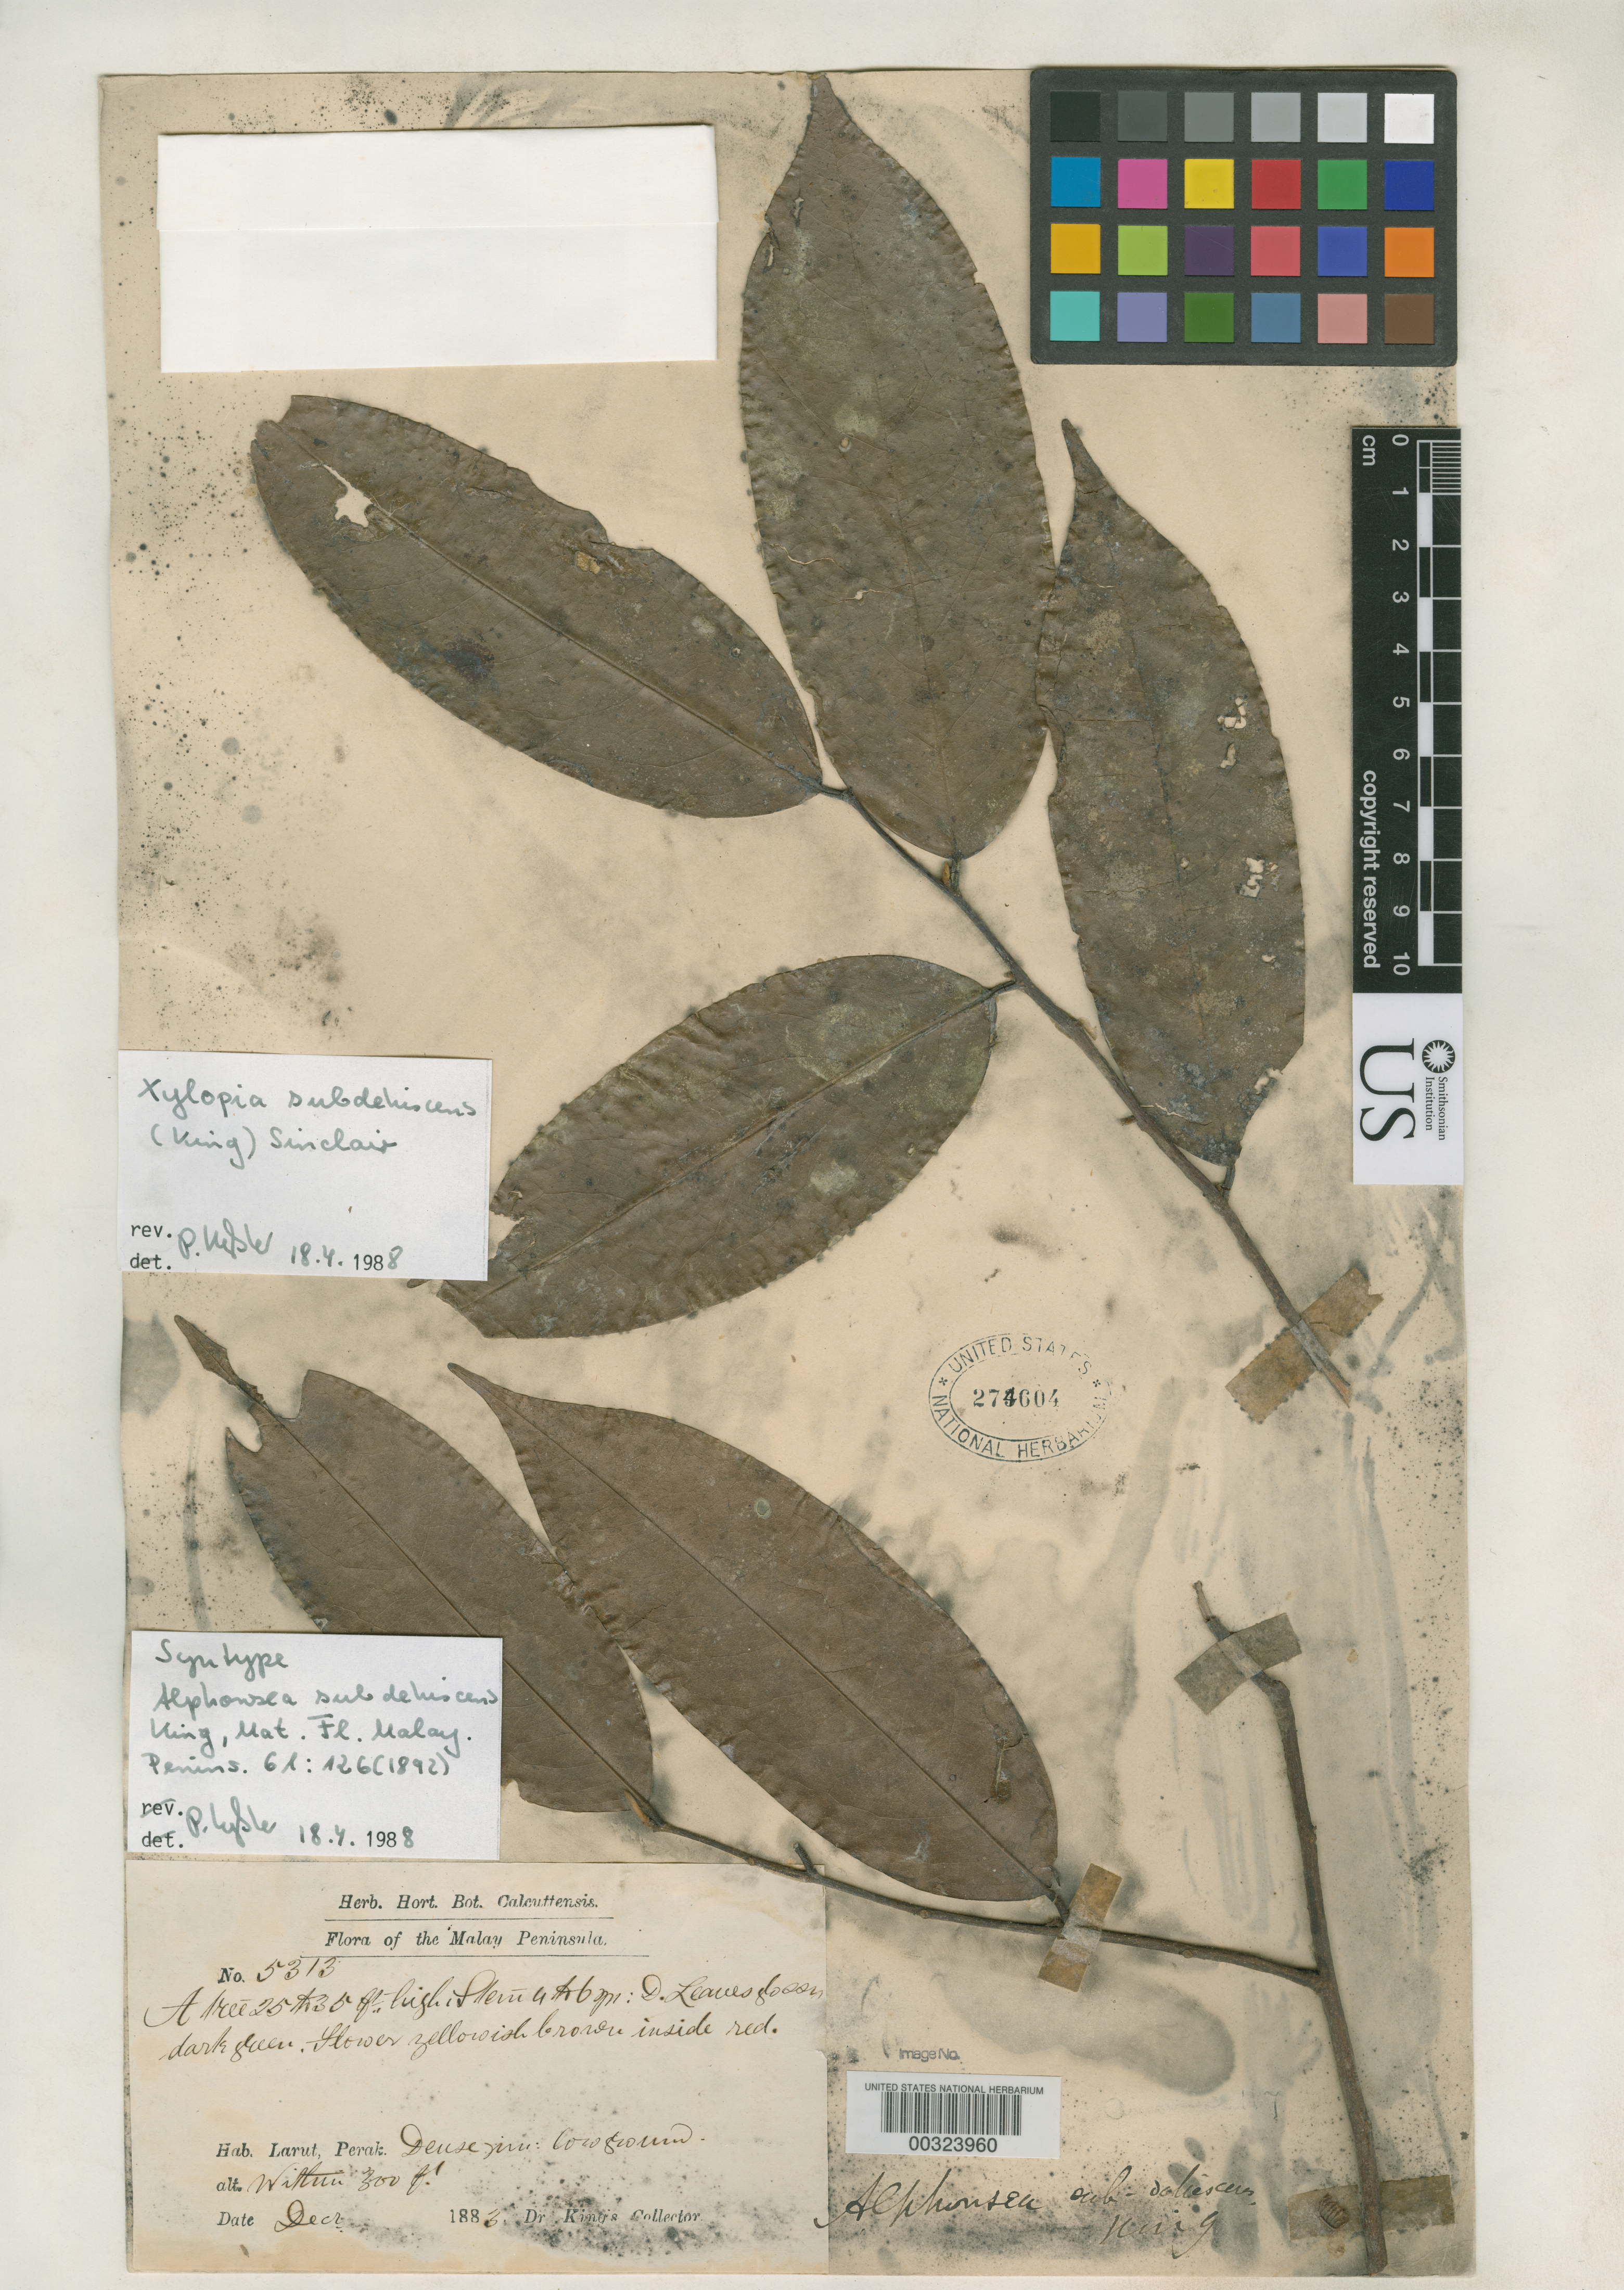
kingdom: Plantae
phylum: Tracheophyta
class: Magnoliopsida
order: Magnoliales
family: Annonaceae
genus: Alphonsea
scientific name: Alphonsea subdehiscens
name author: King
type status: Possible Type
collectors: H. Kunstler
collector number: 5313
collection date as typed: Dec 1883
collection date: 1883-12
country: Malaysia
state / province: Perak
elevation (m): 91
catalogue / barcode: US 274604